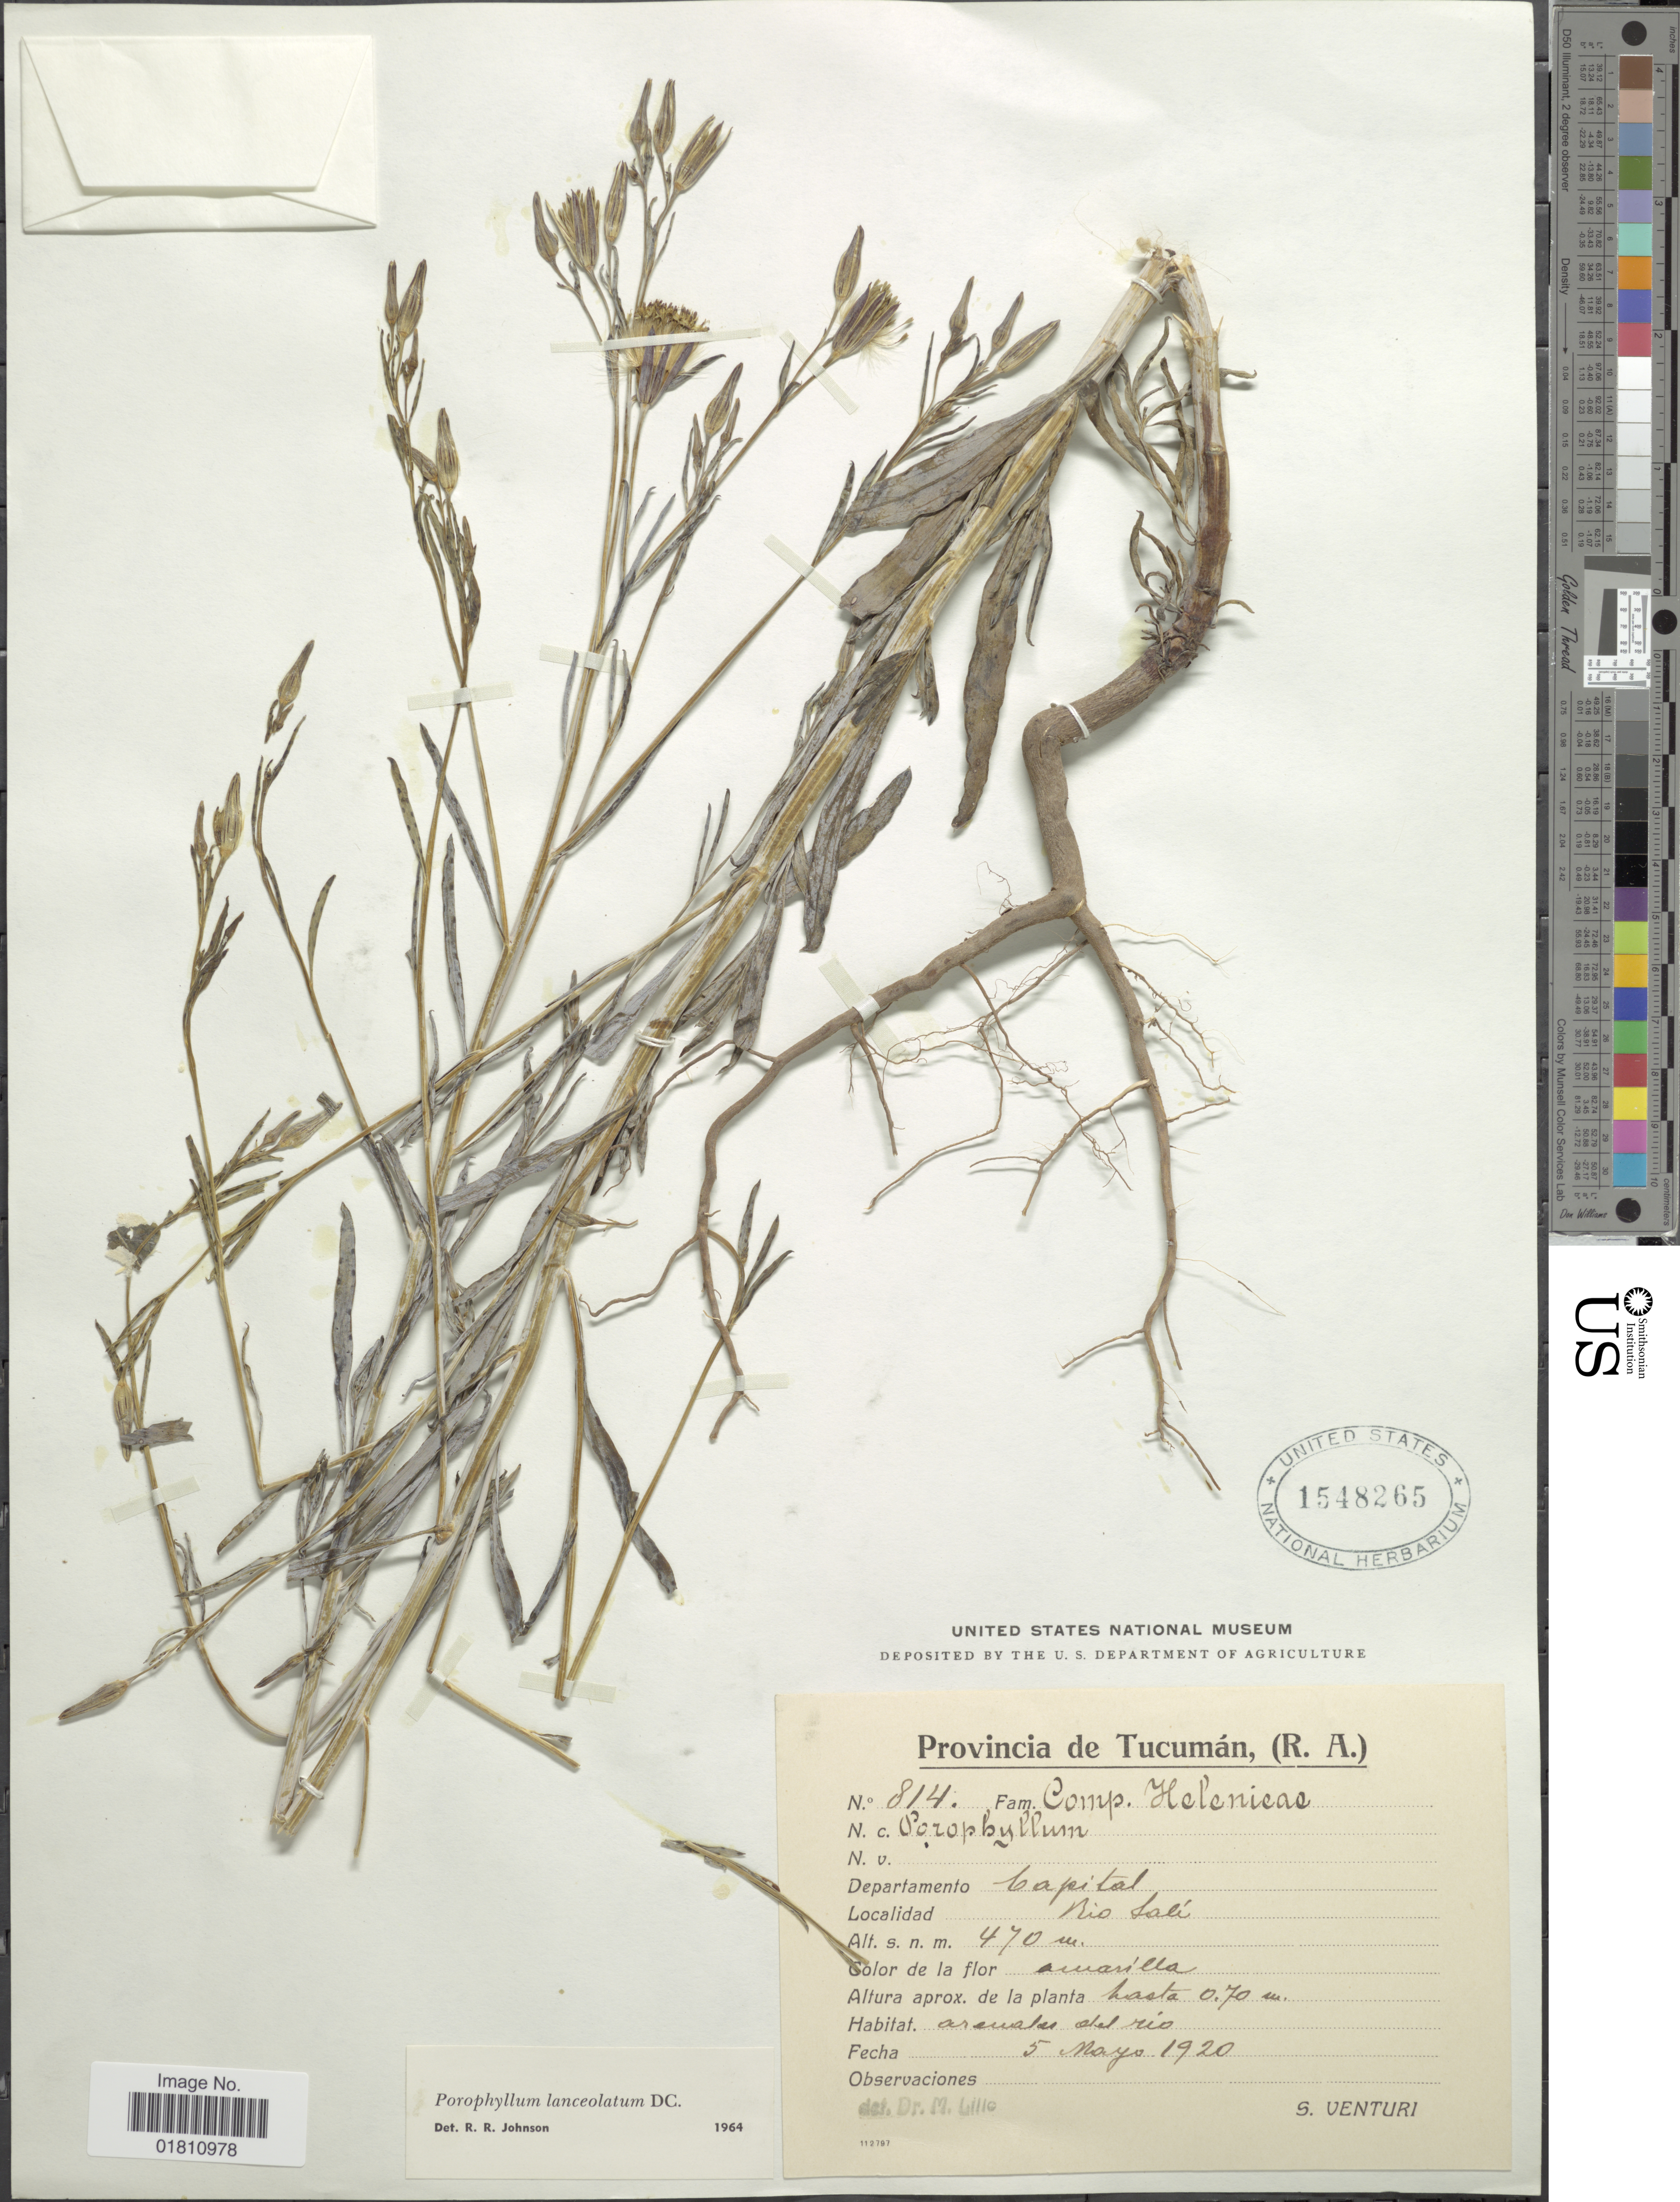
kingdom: Plantae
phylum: Tracheophyta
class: Magnoliopsida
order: Asterales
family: Asteraceae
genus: Porophyllum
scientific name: Porophyllum riparium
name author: Anzuinelli et al.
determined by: Anzuinelli, M.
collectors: S. Venturi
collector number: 814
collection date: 1920-05-05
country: Argentina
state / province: Tucuman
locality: (R.A.), Departamento Capital, Rio Salí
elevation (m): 470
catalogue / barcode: US 1548265